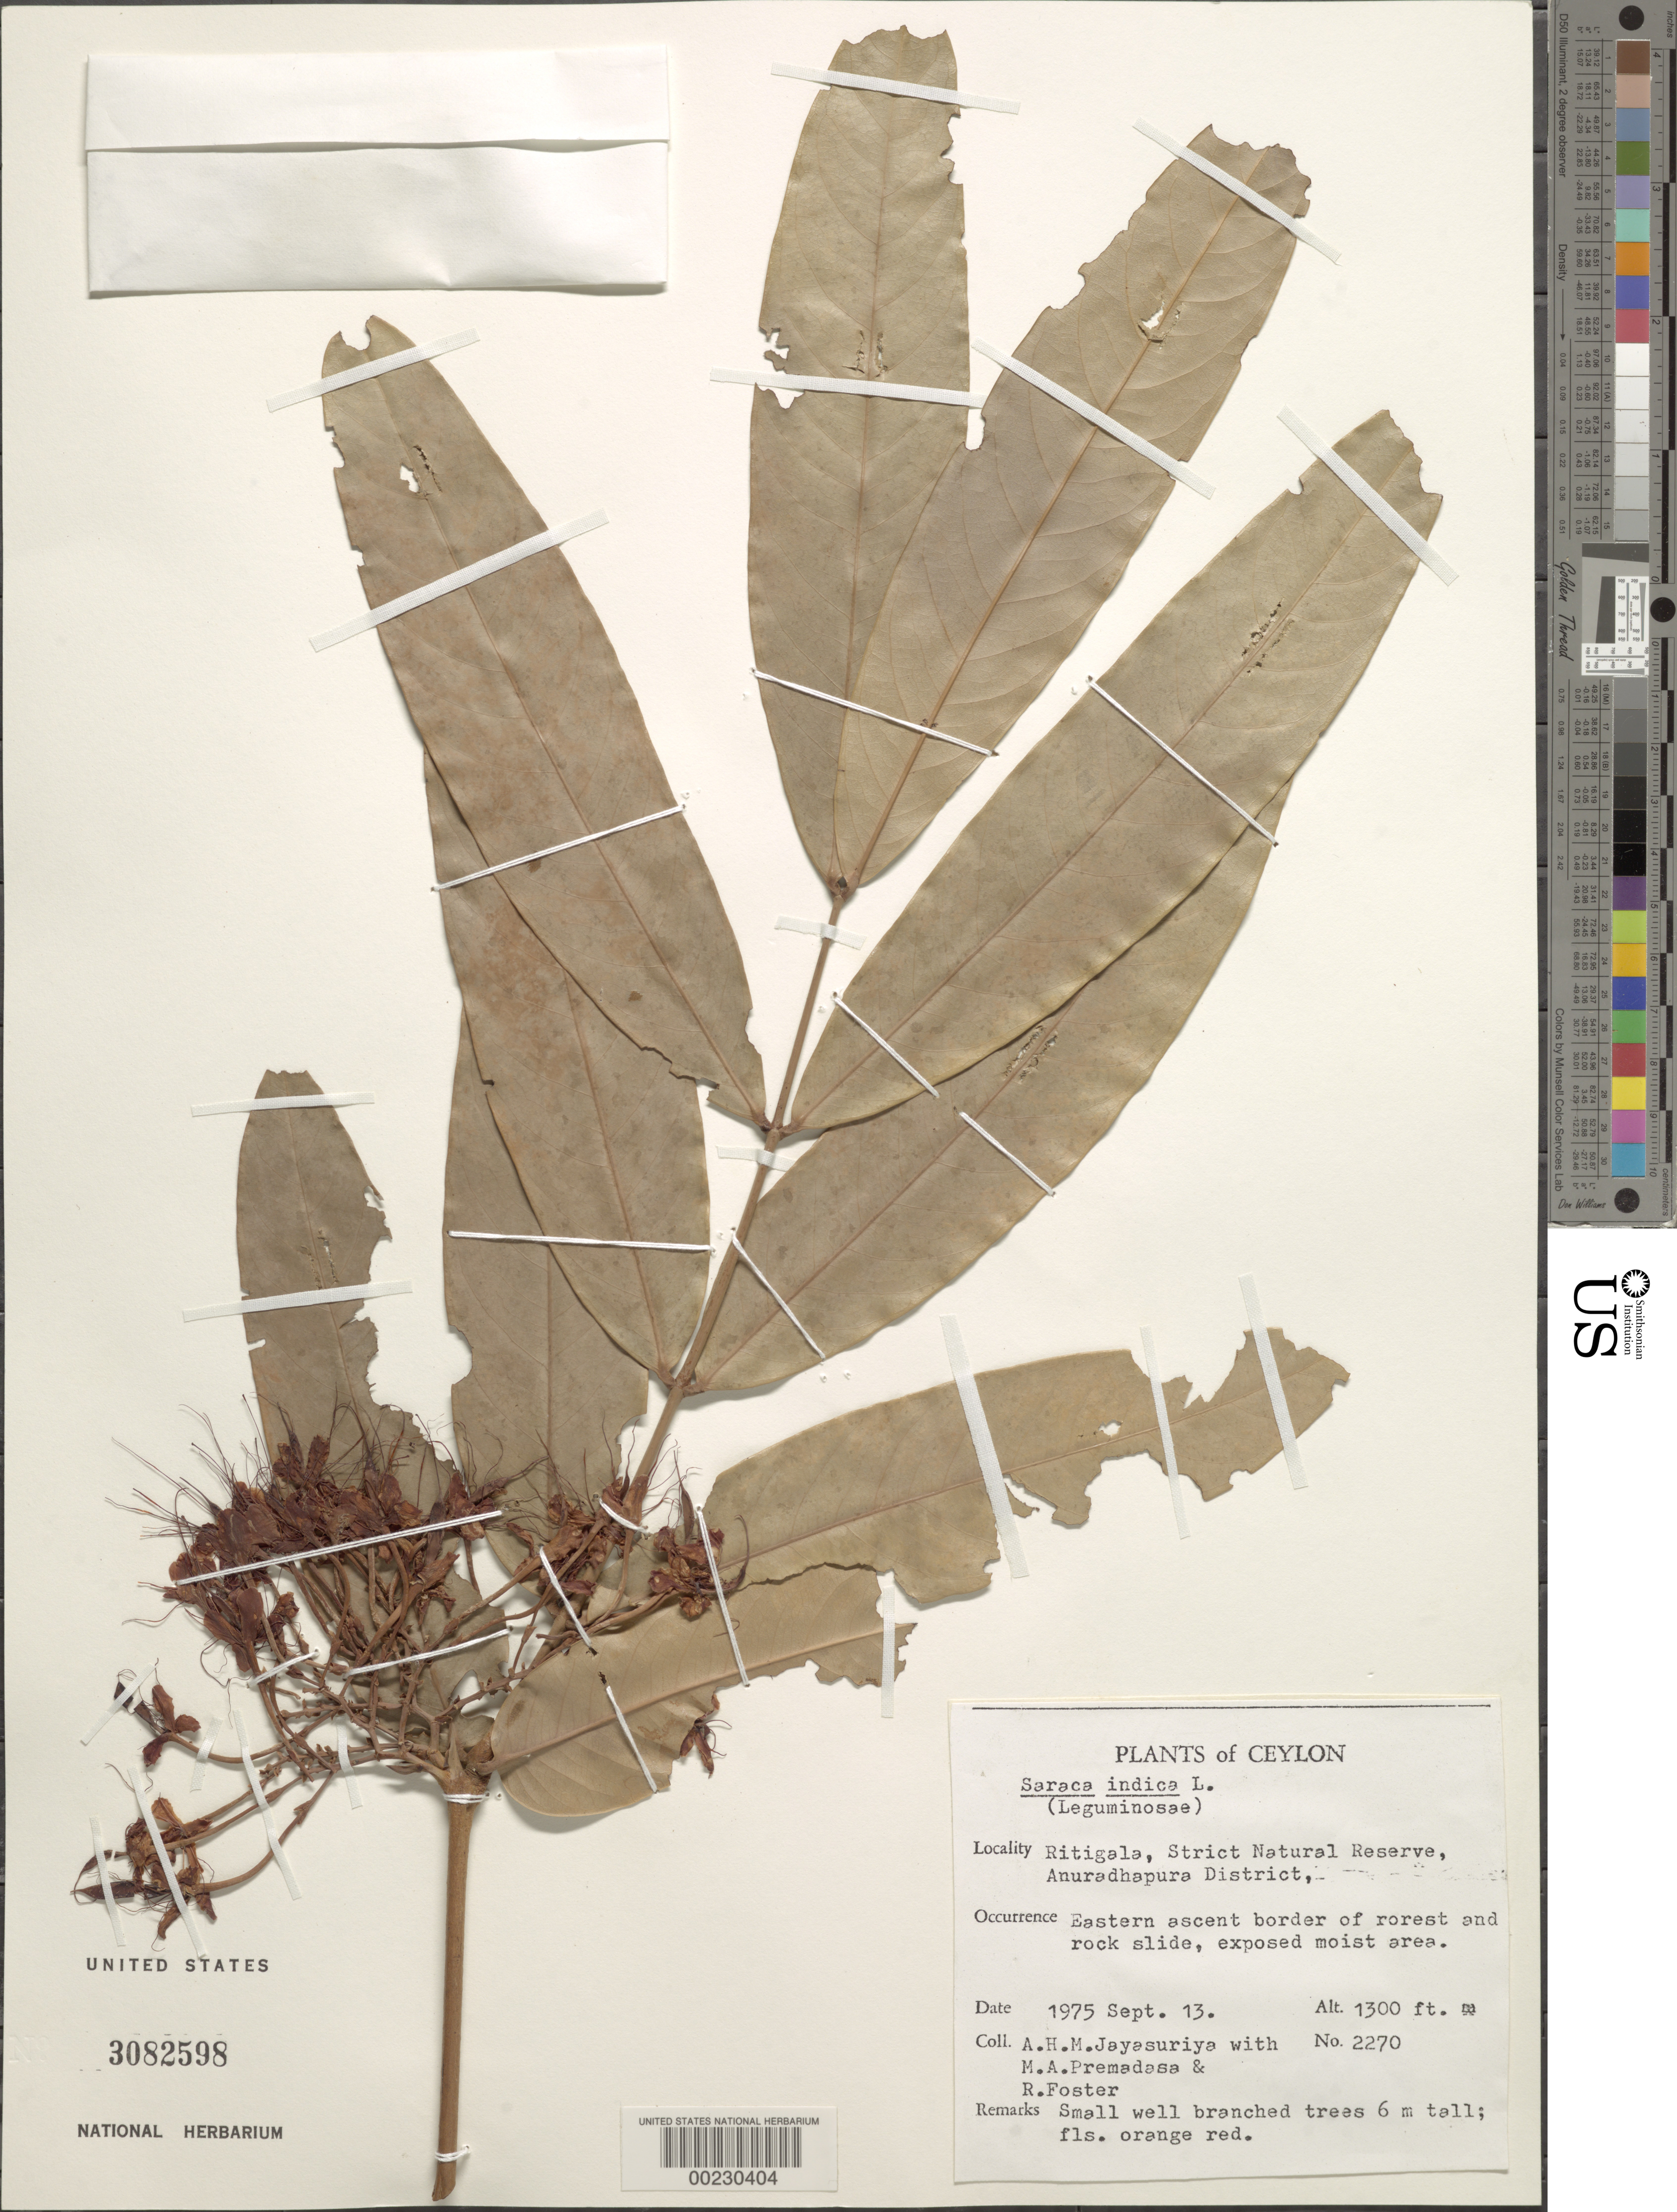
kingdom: Plantae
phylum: Tracheophyta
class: Magnoliopsida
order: Fabales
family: Fabaceae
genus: Saraca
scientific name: Saraca indica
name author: L.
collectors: A. H. Jayasuriya, M. Premadasa & R. Foster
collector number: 2270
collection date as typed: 13 Sep 1975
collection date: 1975-09-13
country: Sri Lanka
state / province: North Central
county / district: Anuradhapura Dist.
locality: Ritigala, strict natural reserve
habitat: Eastern ascent border of forest and rock slide, exposed moist area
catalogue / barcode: US 3082598